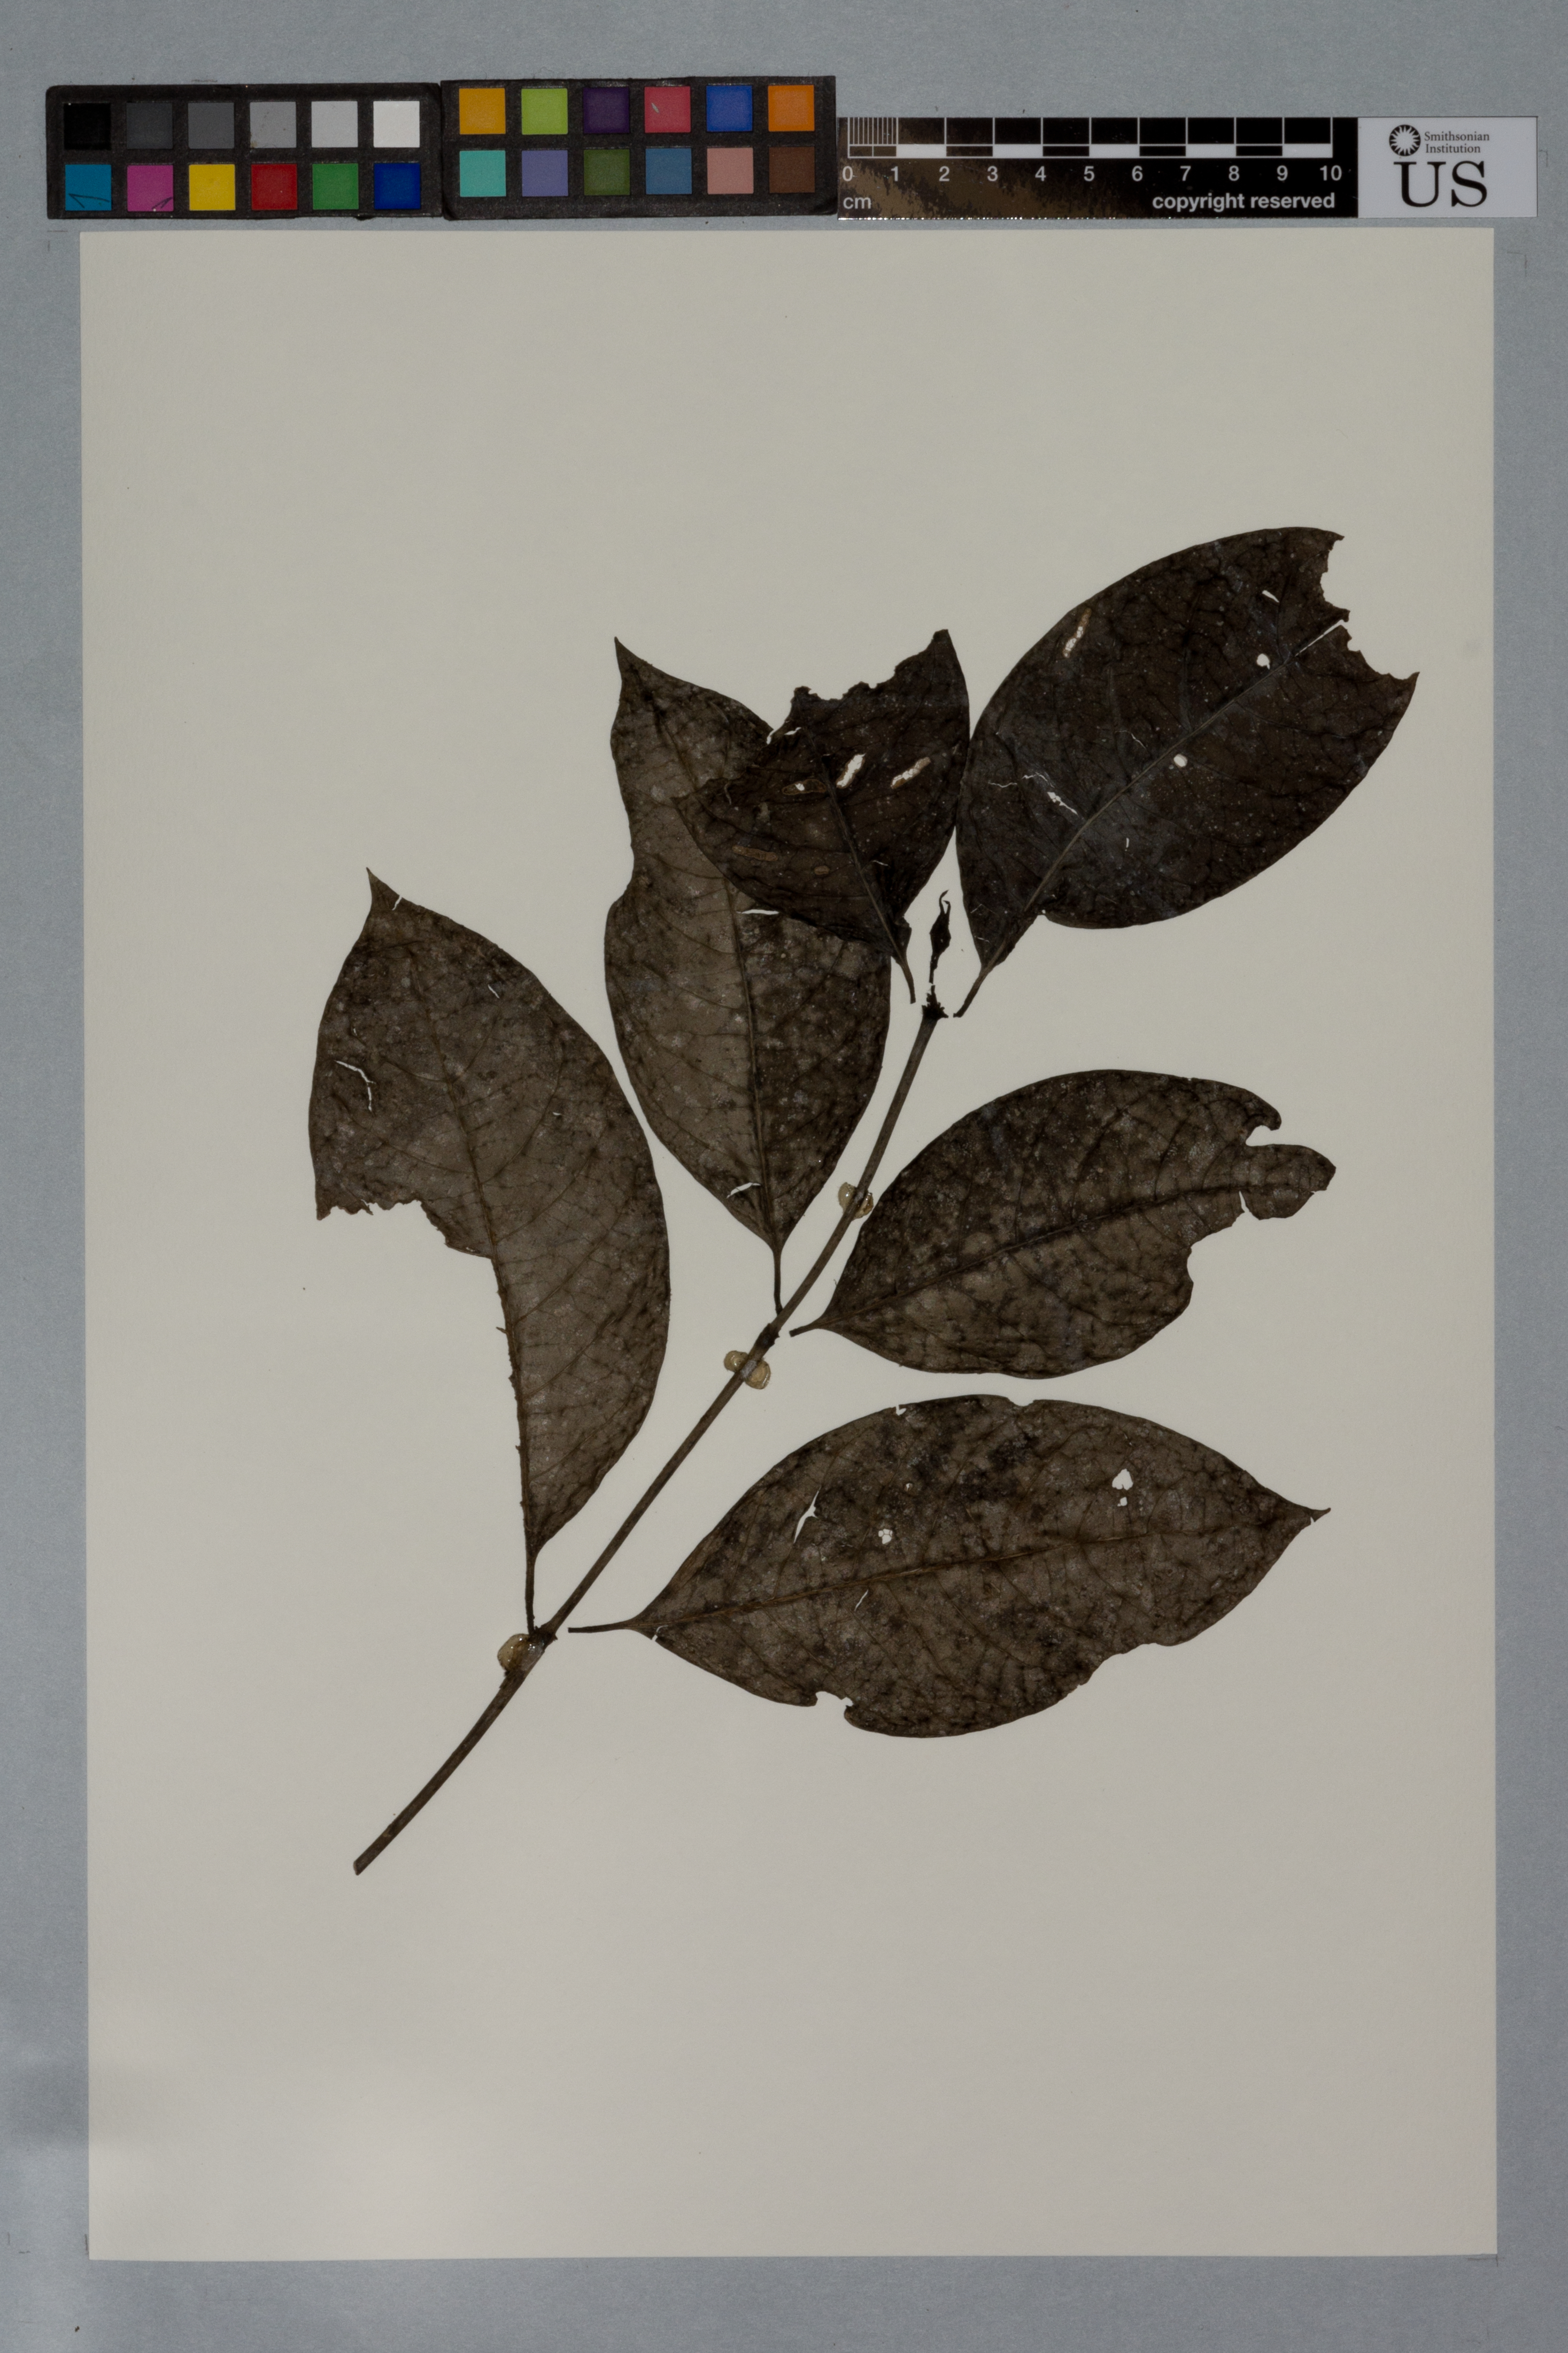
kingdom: Plantae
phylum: Tracheophyta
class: Magnoliopsida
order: Gentianales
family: Rubiaceae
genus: Psychotria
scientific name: Psychotria erecta f. fluctuans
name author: (Standl.) Steyerm.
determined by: Kirkbride, J. H.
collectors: J.-J. de Granville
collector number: B 5134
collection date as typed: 3-Aug-74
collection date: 1974-08-03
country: French Guiana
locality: Saint-Élie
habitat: Vegetation secondaire sur la piste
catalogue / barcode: US 2835143